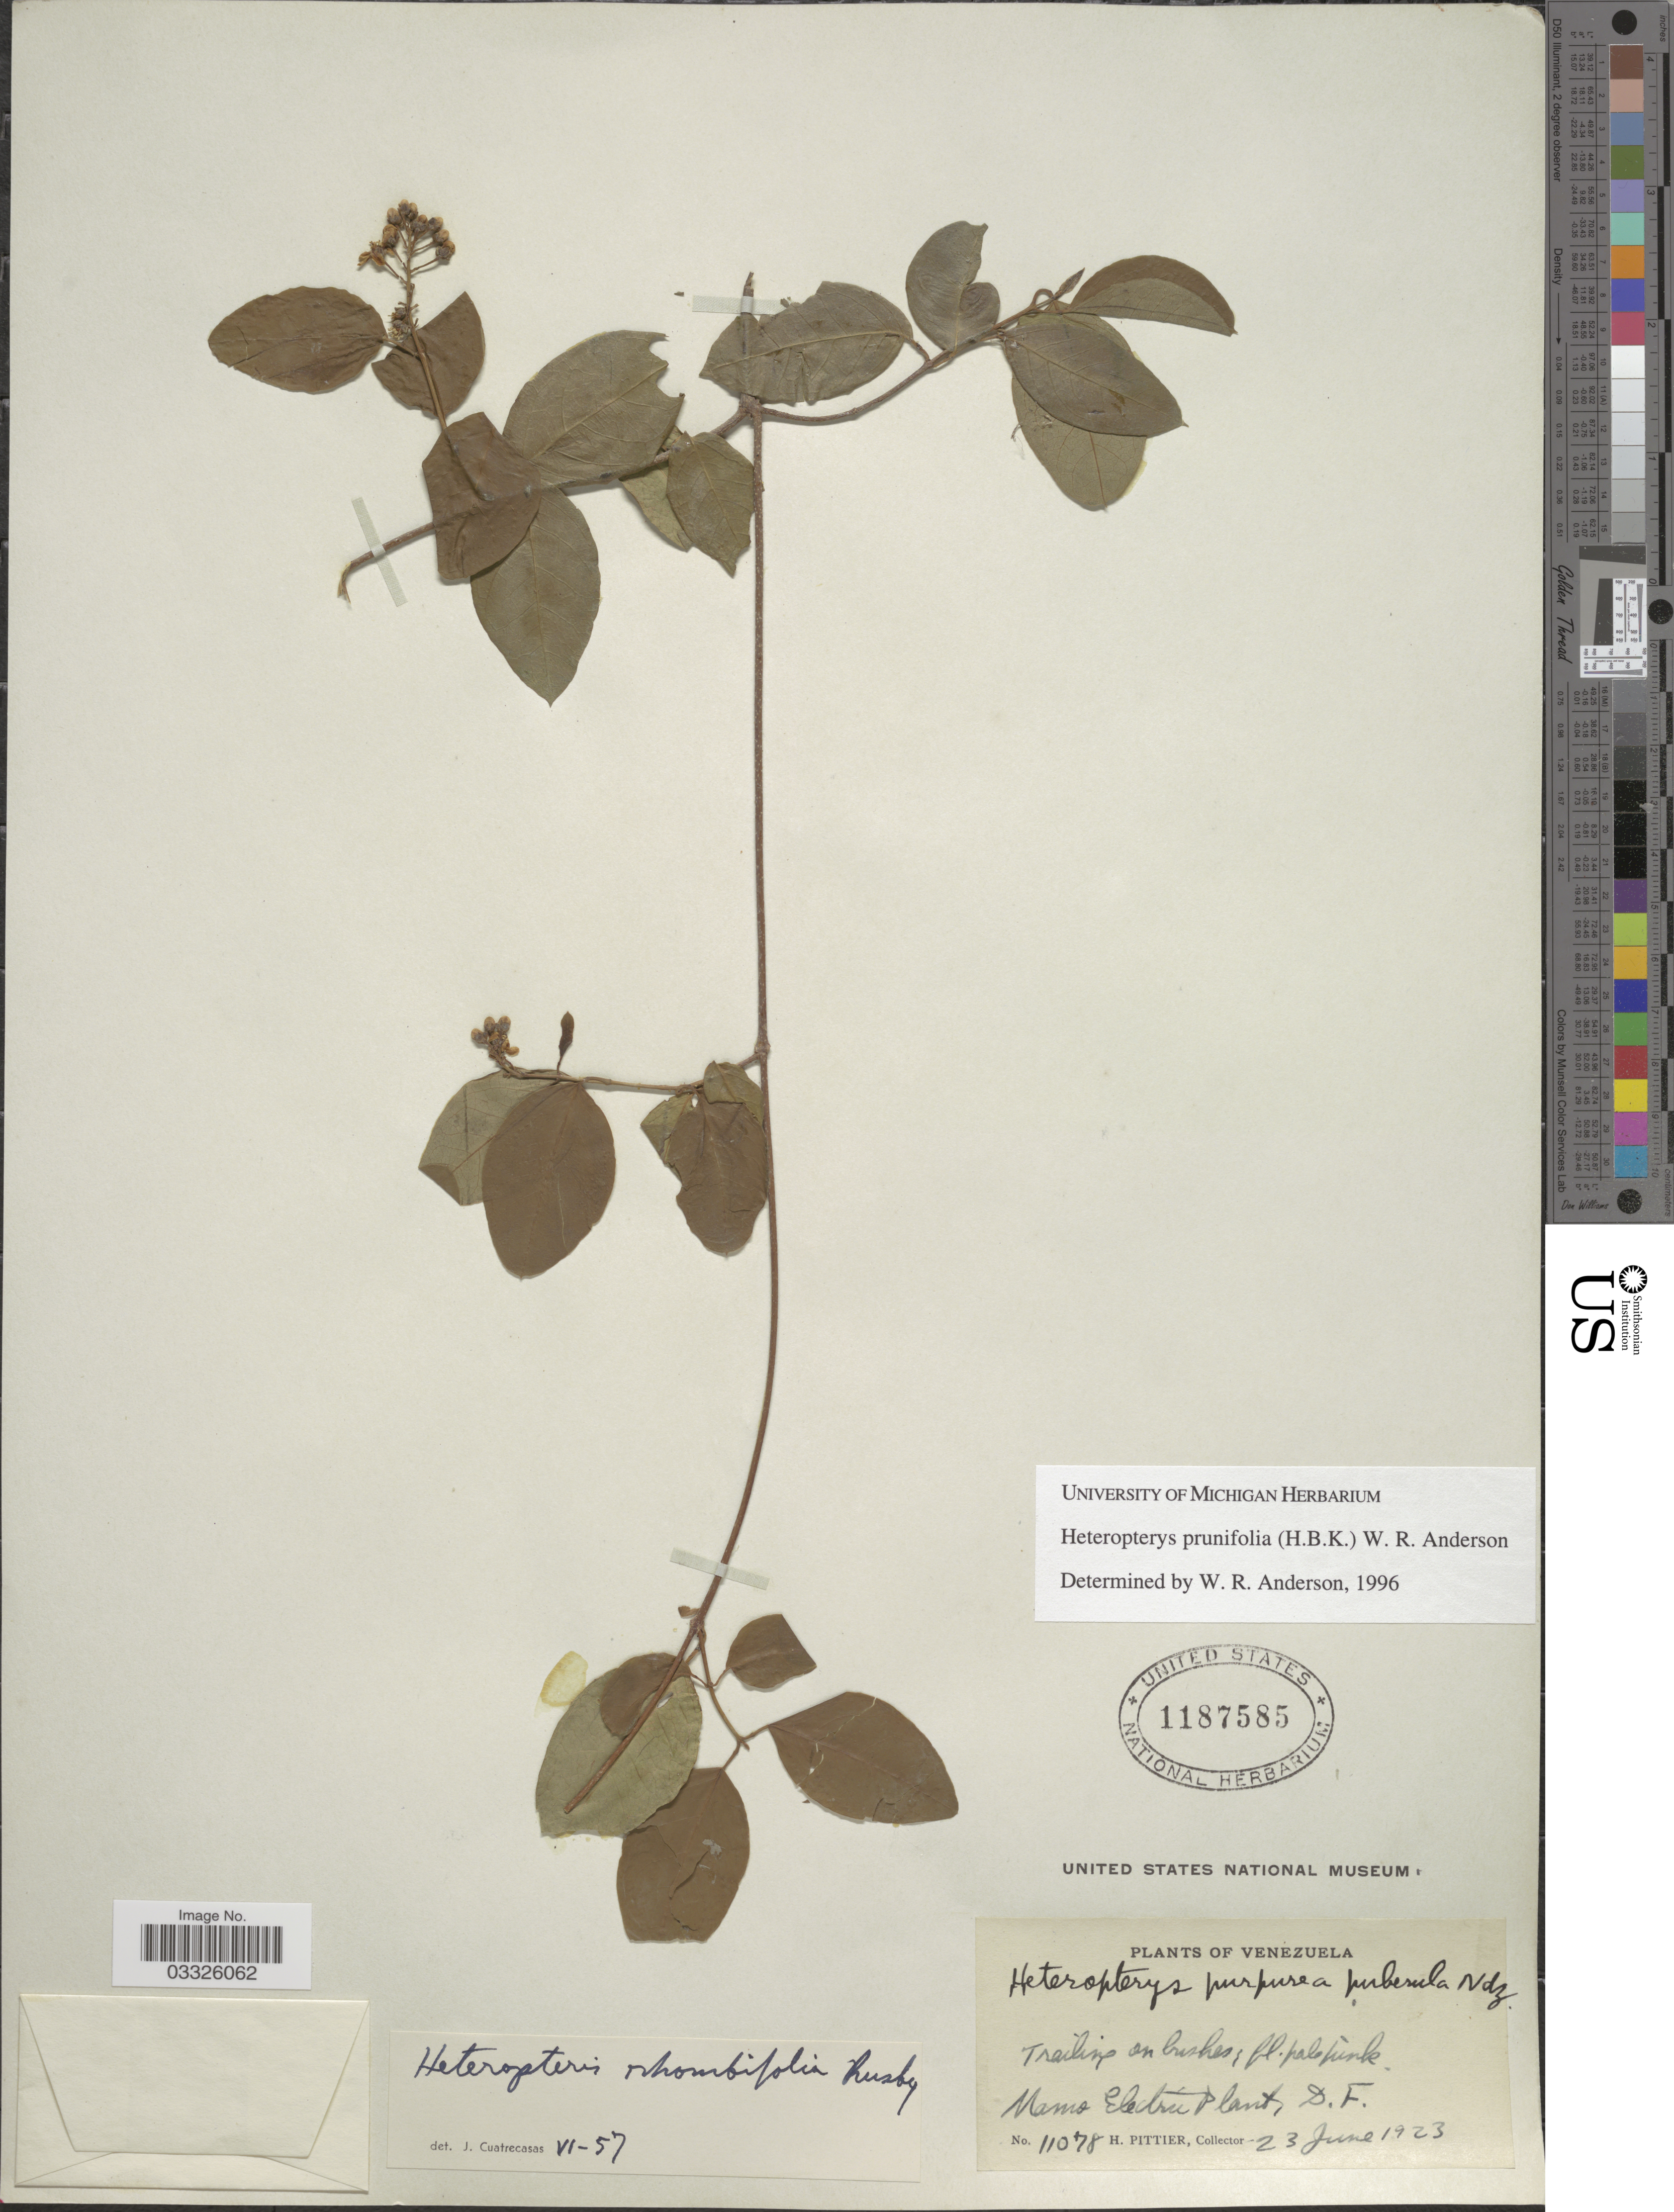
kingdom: Plantae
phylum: Tracheophyta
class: Magnoliopsida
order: Malpighiales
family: Malpighiaceae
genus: Heteropterys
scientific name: Heteropterys prunifolia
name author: (Kunth) W.R. Anderson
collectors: H. F. Pittier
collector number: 11078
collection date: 1923-06-23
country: Venezuela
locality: Mamo Electric Plant, D. F.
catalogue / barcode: US 1187585